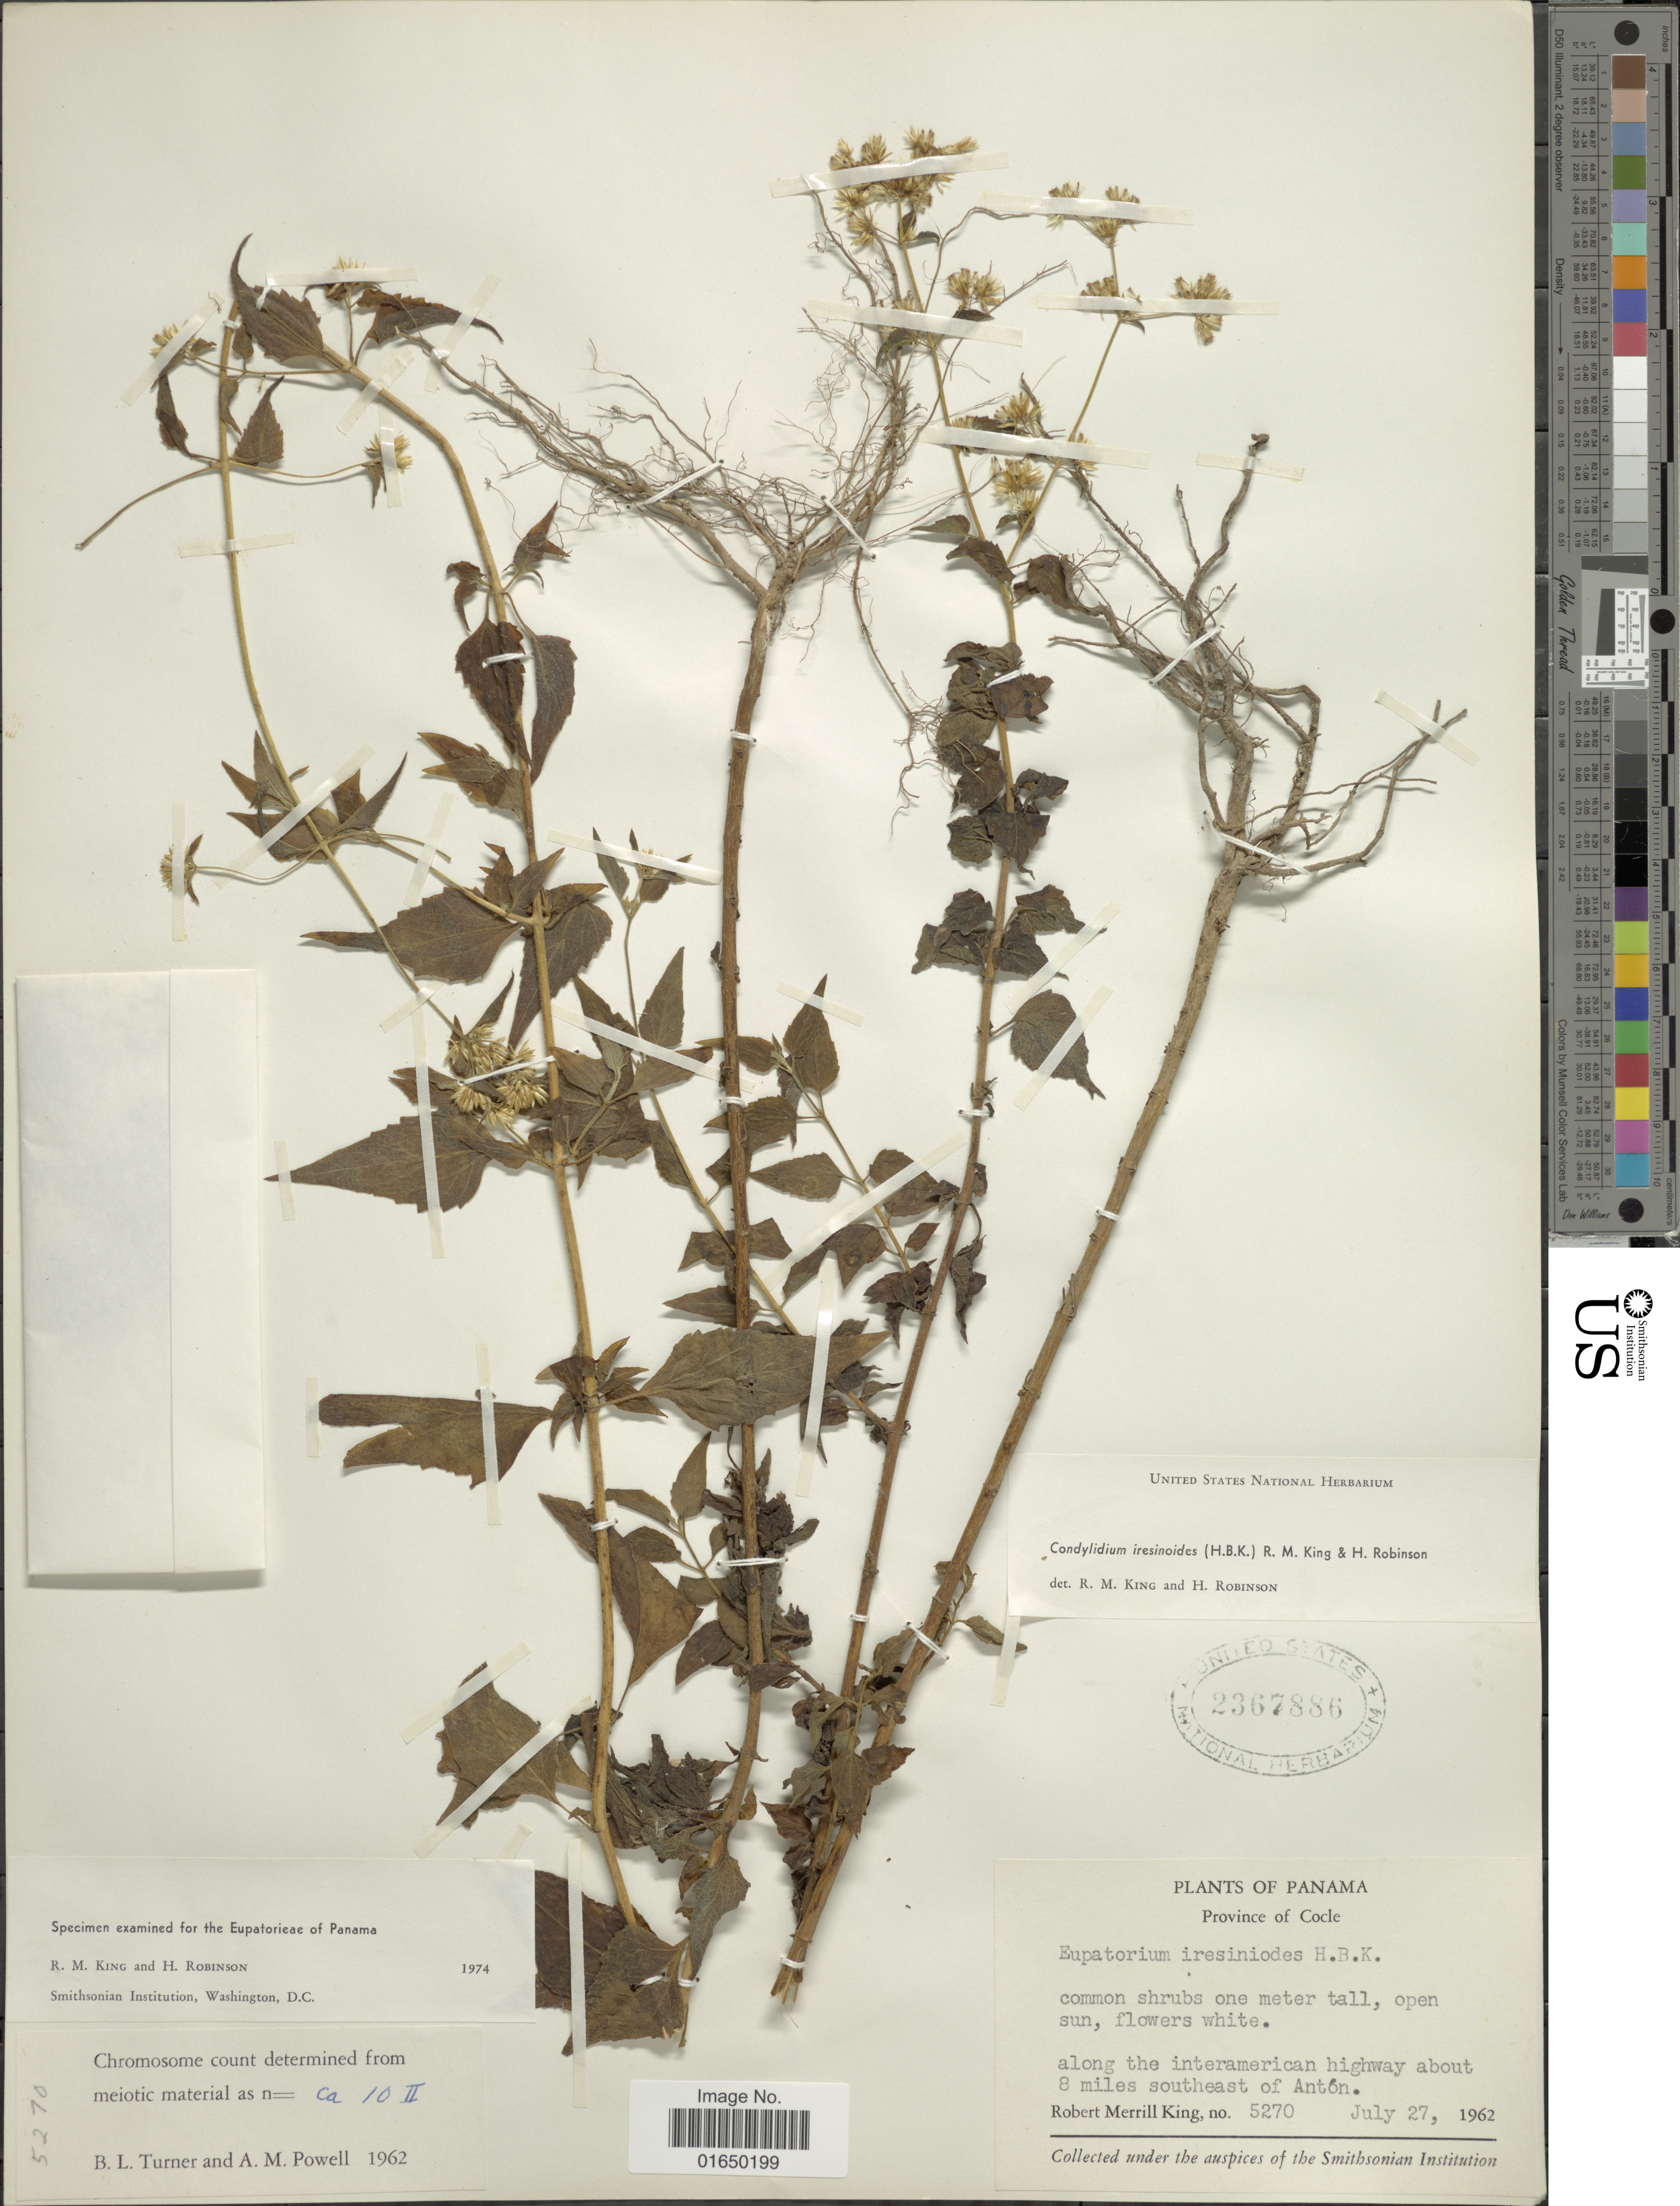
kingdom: Plantae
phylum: Tracheophyta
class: Magnoliopsida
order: Asterales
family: Asteraceae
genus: Condylidium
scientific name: Condylidium iresinoides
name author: (Kunth) R.M. King & H. Rob.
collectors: R. M. King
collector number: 5270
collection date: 1962-07-27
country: Panama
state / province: Coclé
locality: Along the interamerican highway about 8 miles southeast of Antón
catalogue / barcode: US 2367886